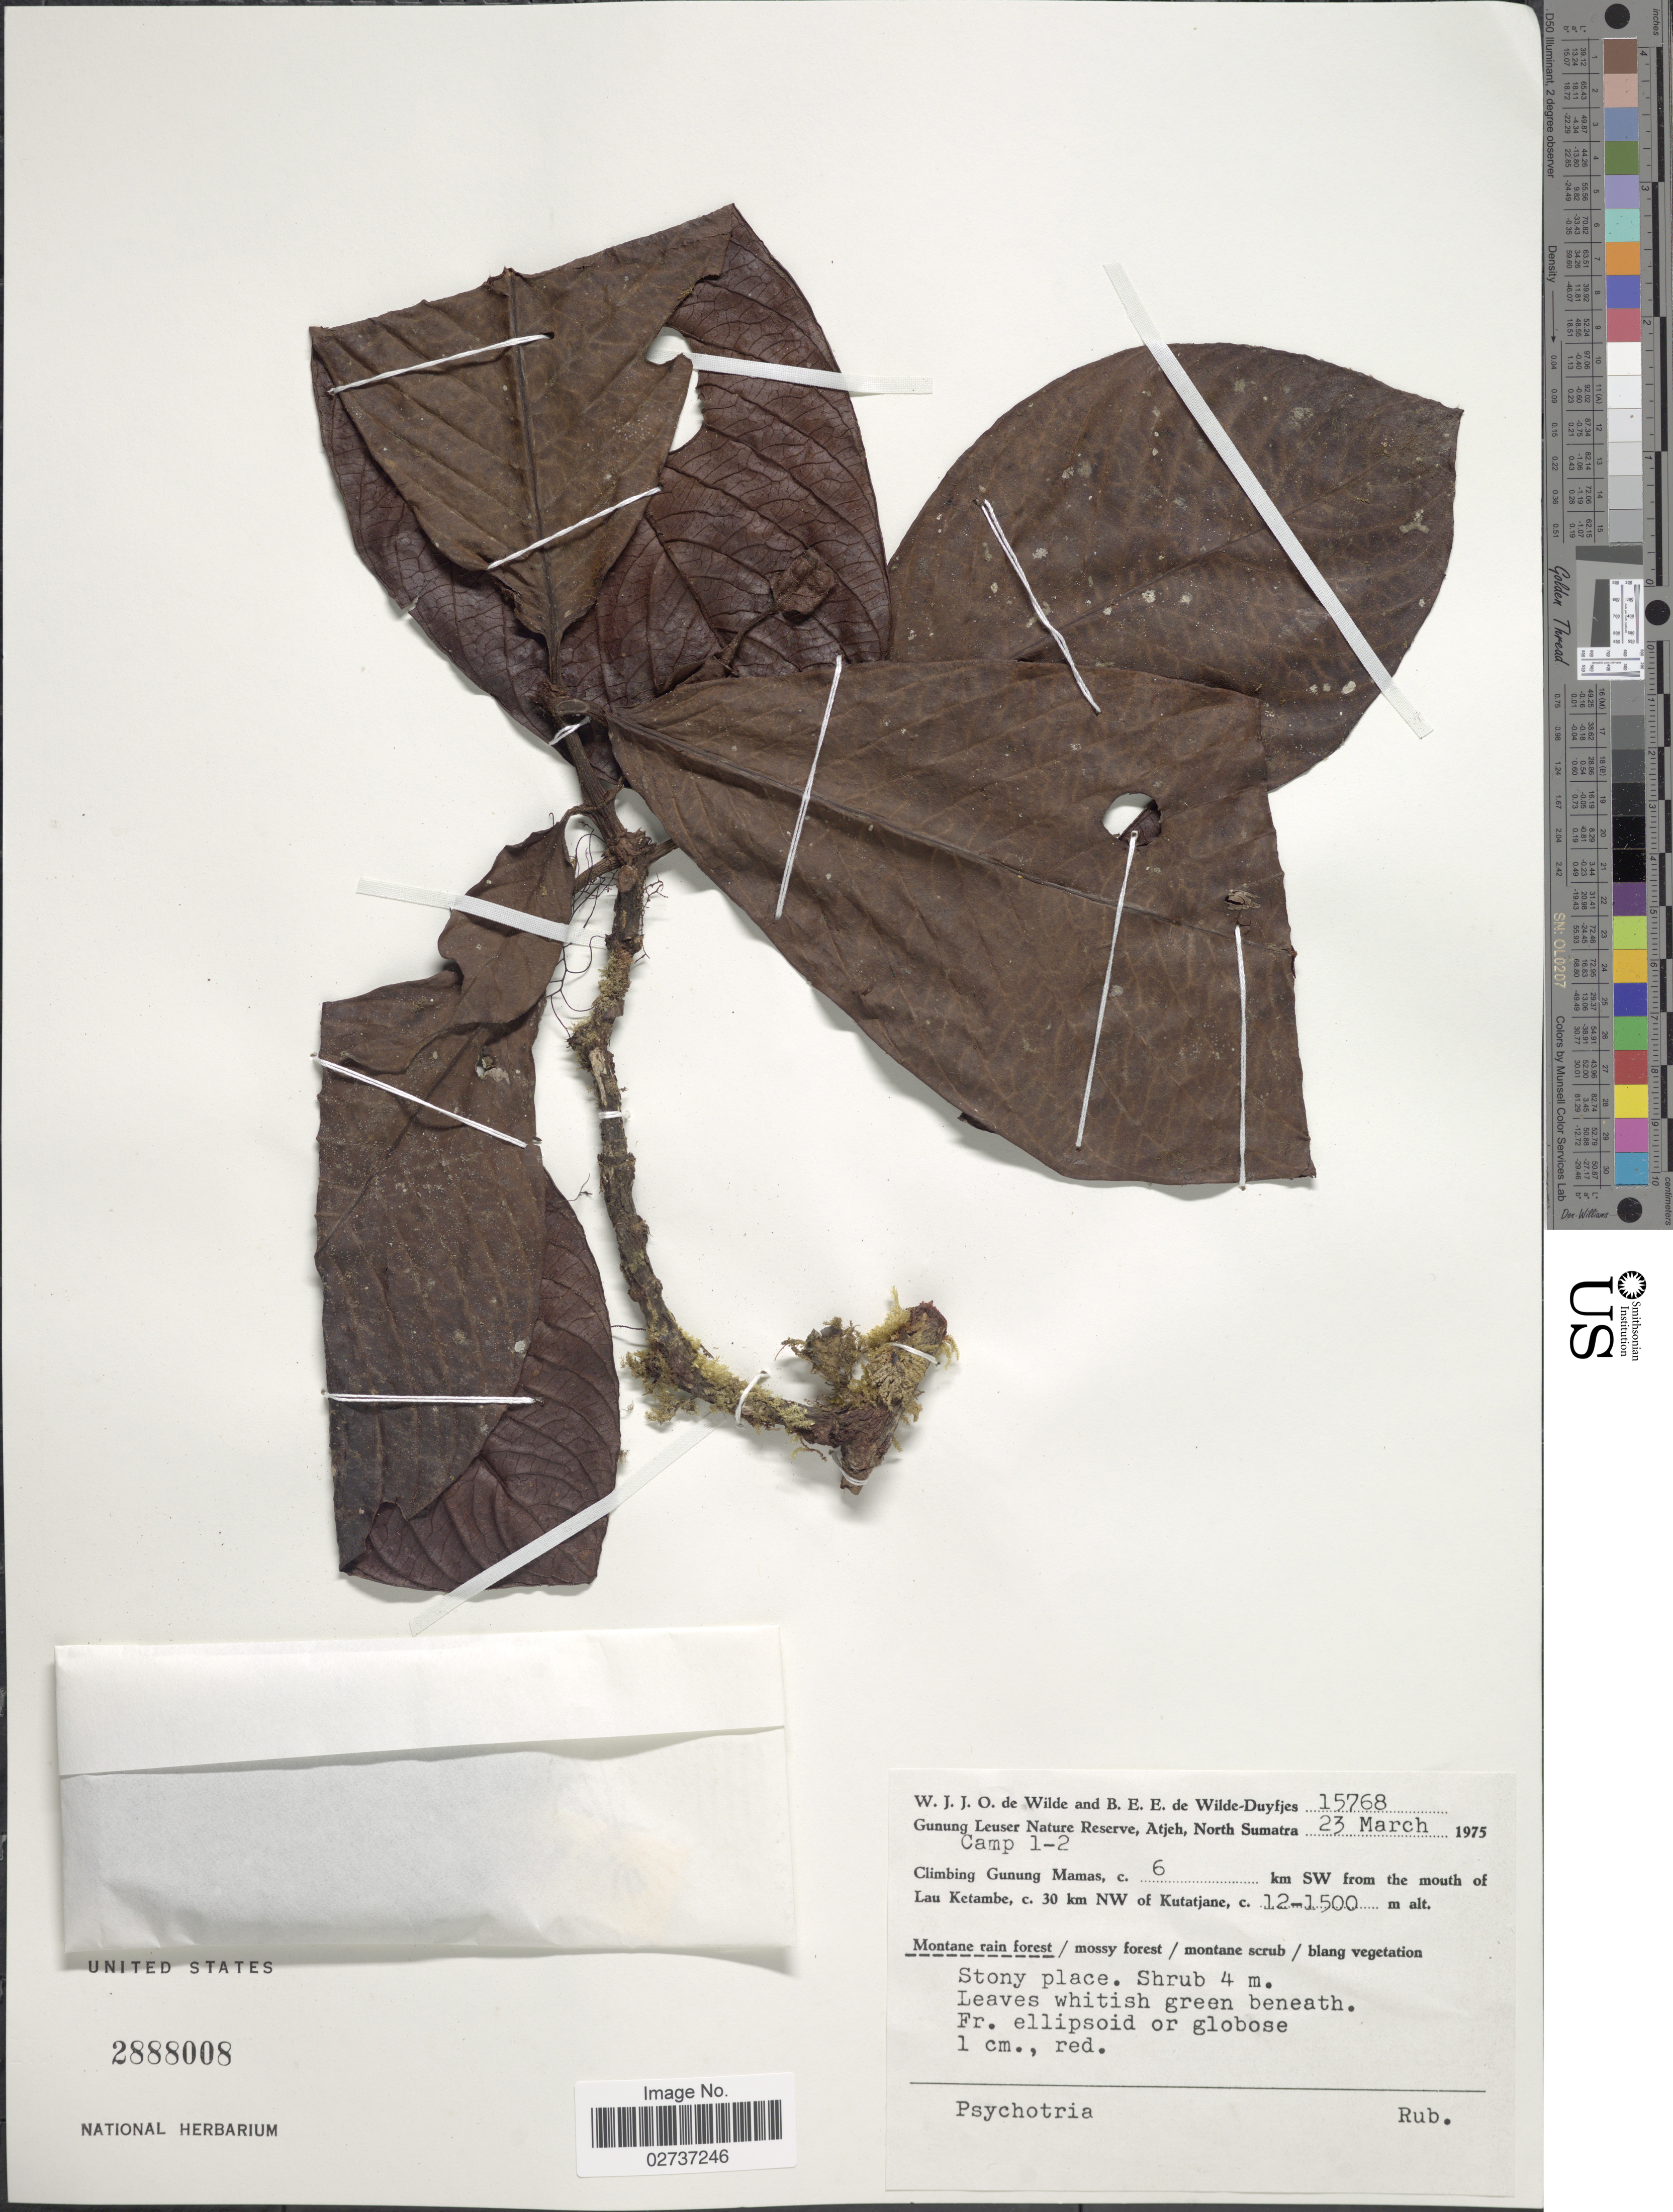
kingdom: Plantae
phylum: Tracheophyta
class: Magnoliopsida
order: Gentianales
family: Rubiaceae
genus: Psychotria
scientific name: Psychotria sp.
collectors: W. J. de Wilde & B. E. de Wilde-Duyfjes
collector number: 15768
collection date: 1975-03-23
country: Indonesia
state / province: Sumatra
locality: Gunung Leuser, Nature Reserve, Atjeh, North Sumatra, Climbing Gunung Mamas, c. 6 km SW from the mouth of Lau Ketambe, c. 30 km NW of Kutatjane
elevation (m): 1200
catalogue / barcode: US 2888008